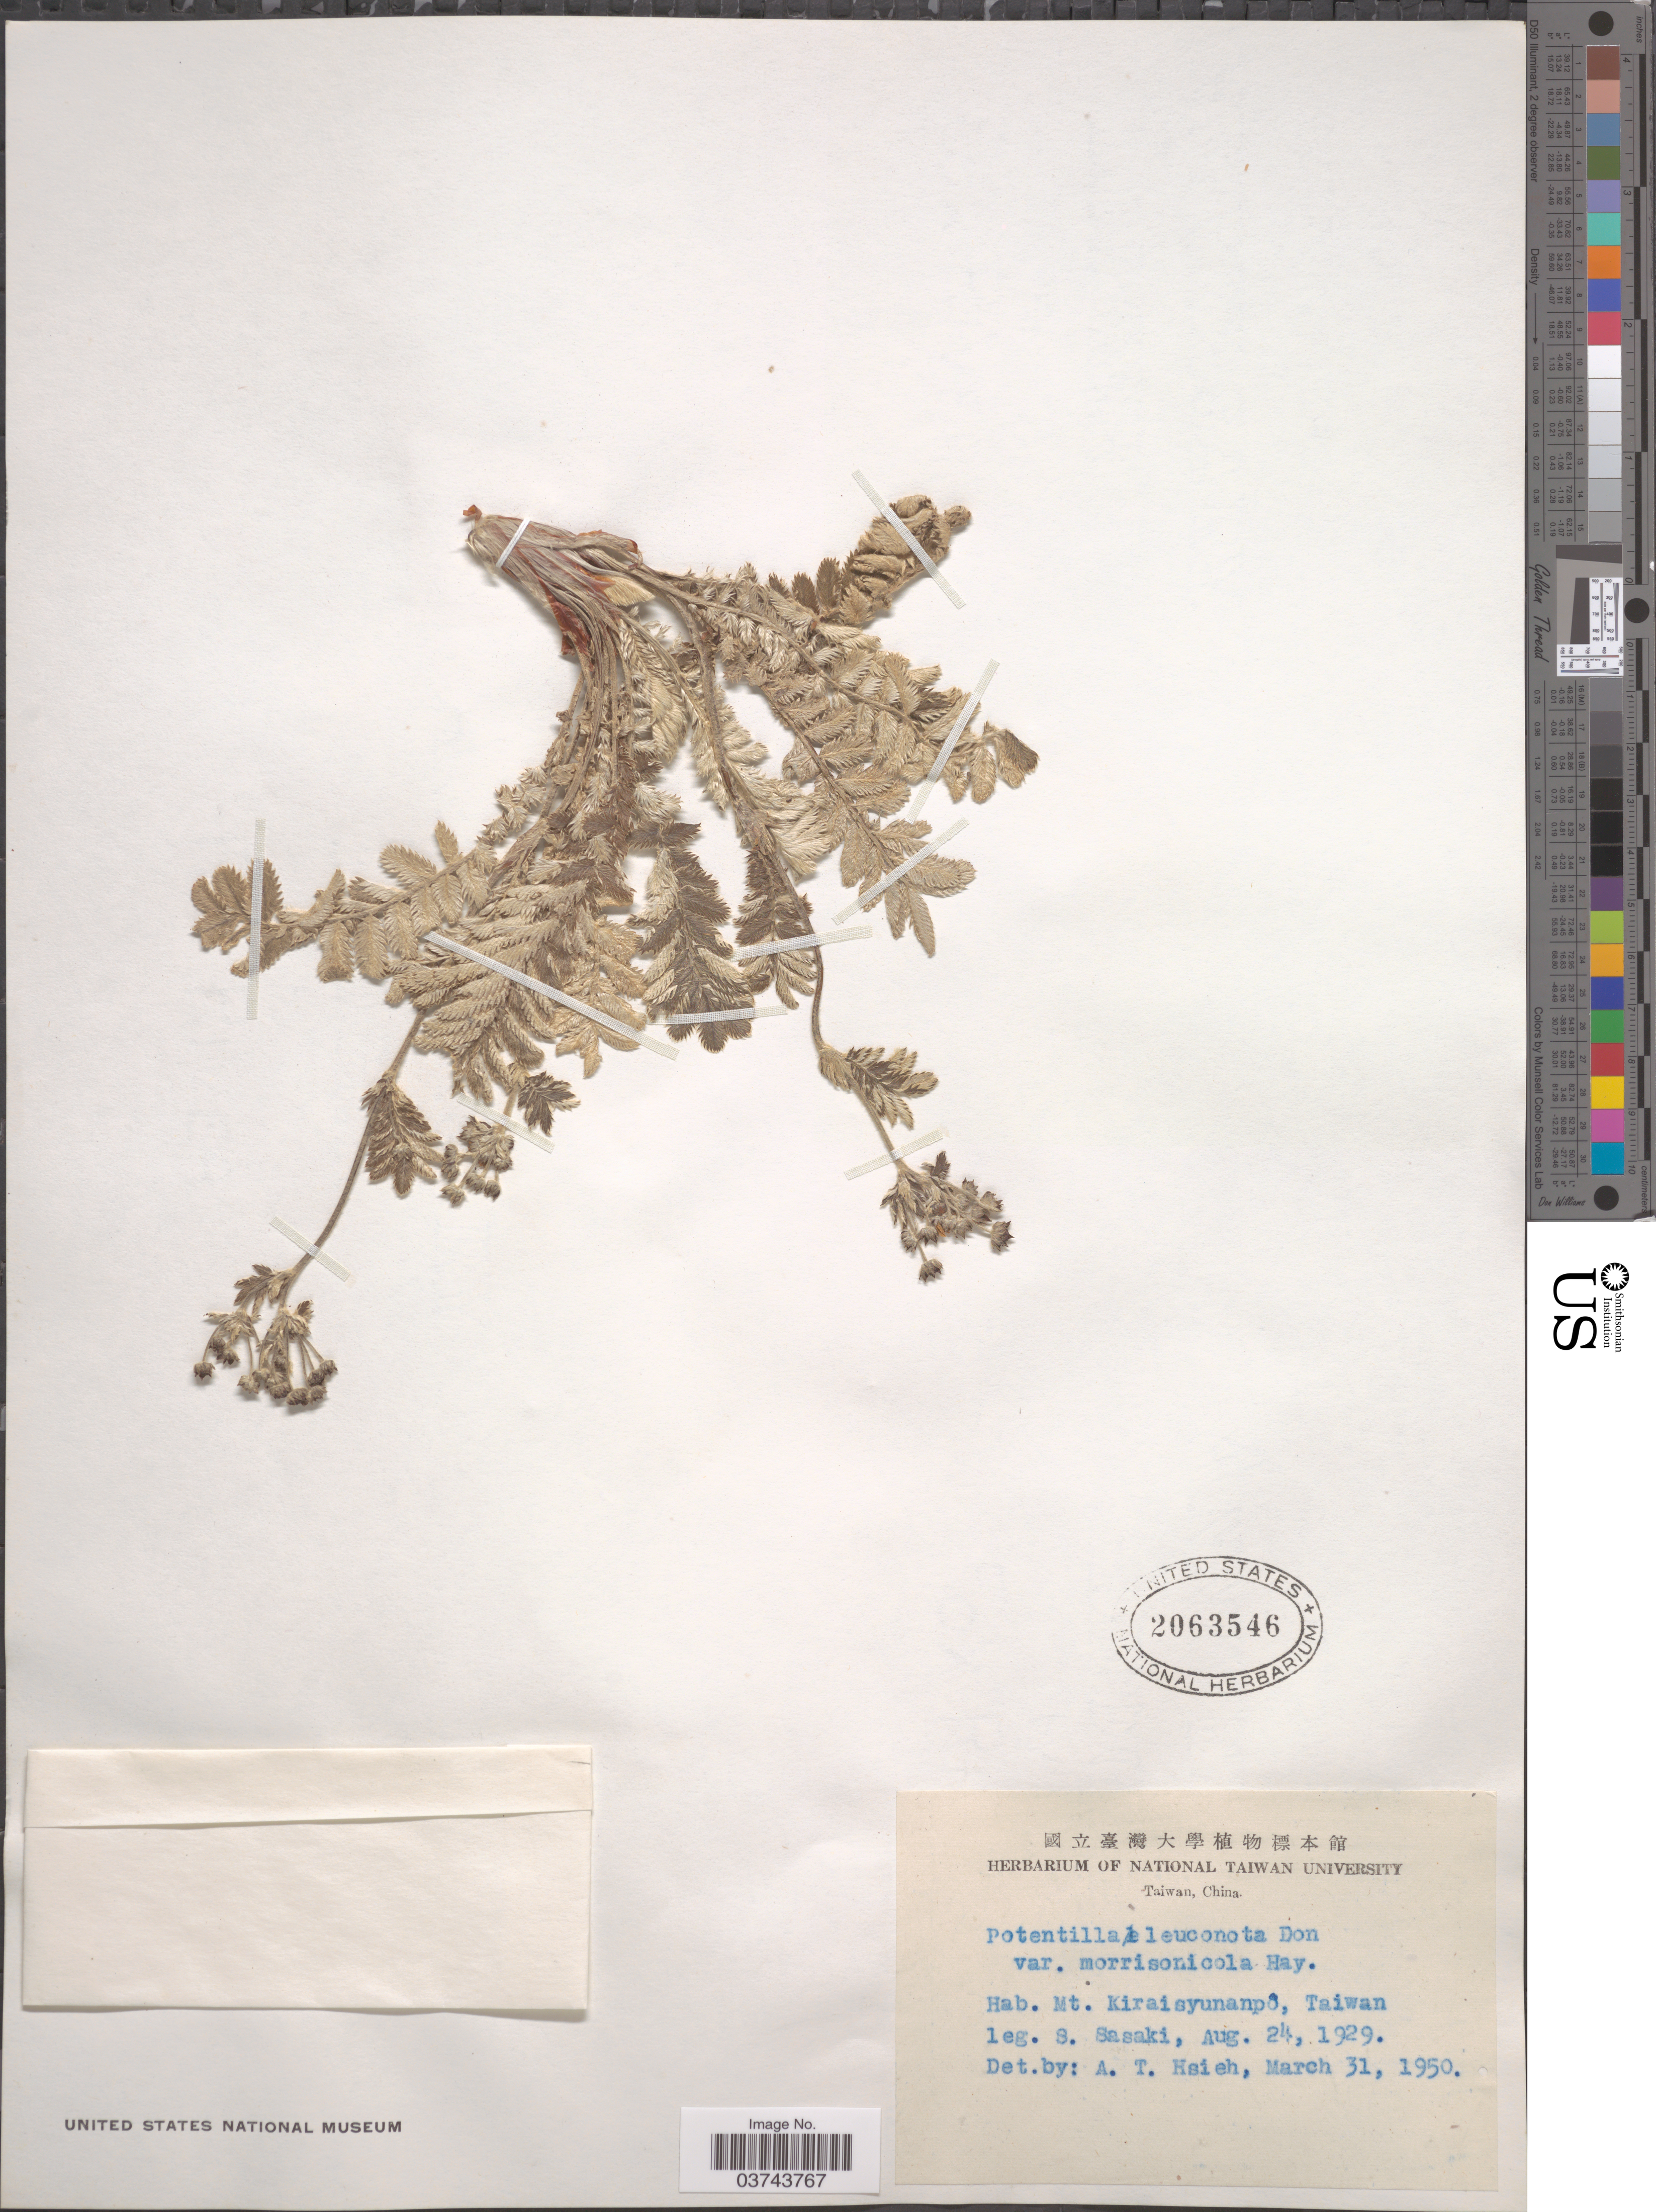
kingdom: Plantae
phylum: Tracheophyta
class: Magnoliopsida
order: Rosales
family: Rosaceae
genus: Potentilla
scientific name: Potentilla leuconota var. morrisonicola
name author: Hayata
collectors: S. Sasaki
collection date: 1929-08-24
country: Taiwan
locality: Mt. Kiraisyunanpo.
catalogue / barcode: US 2063546